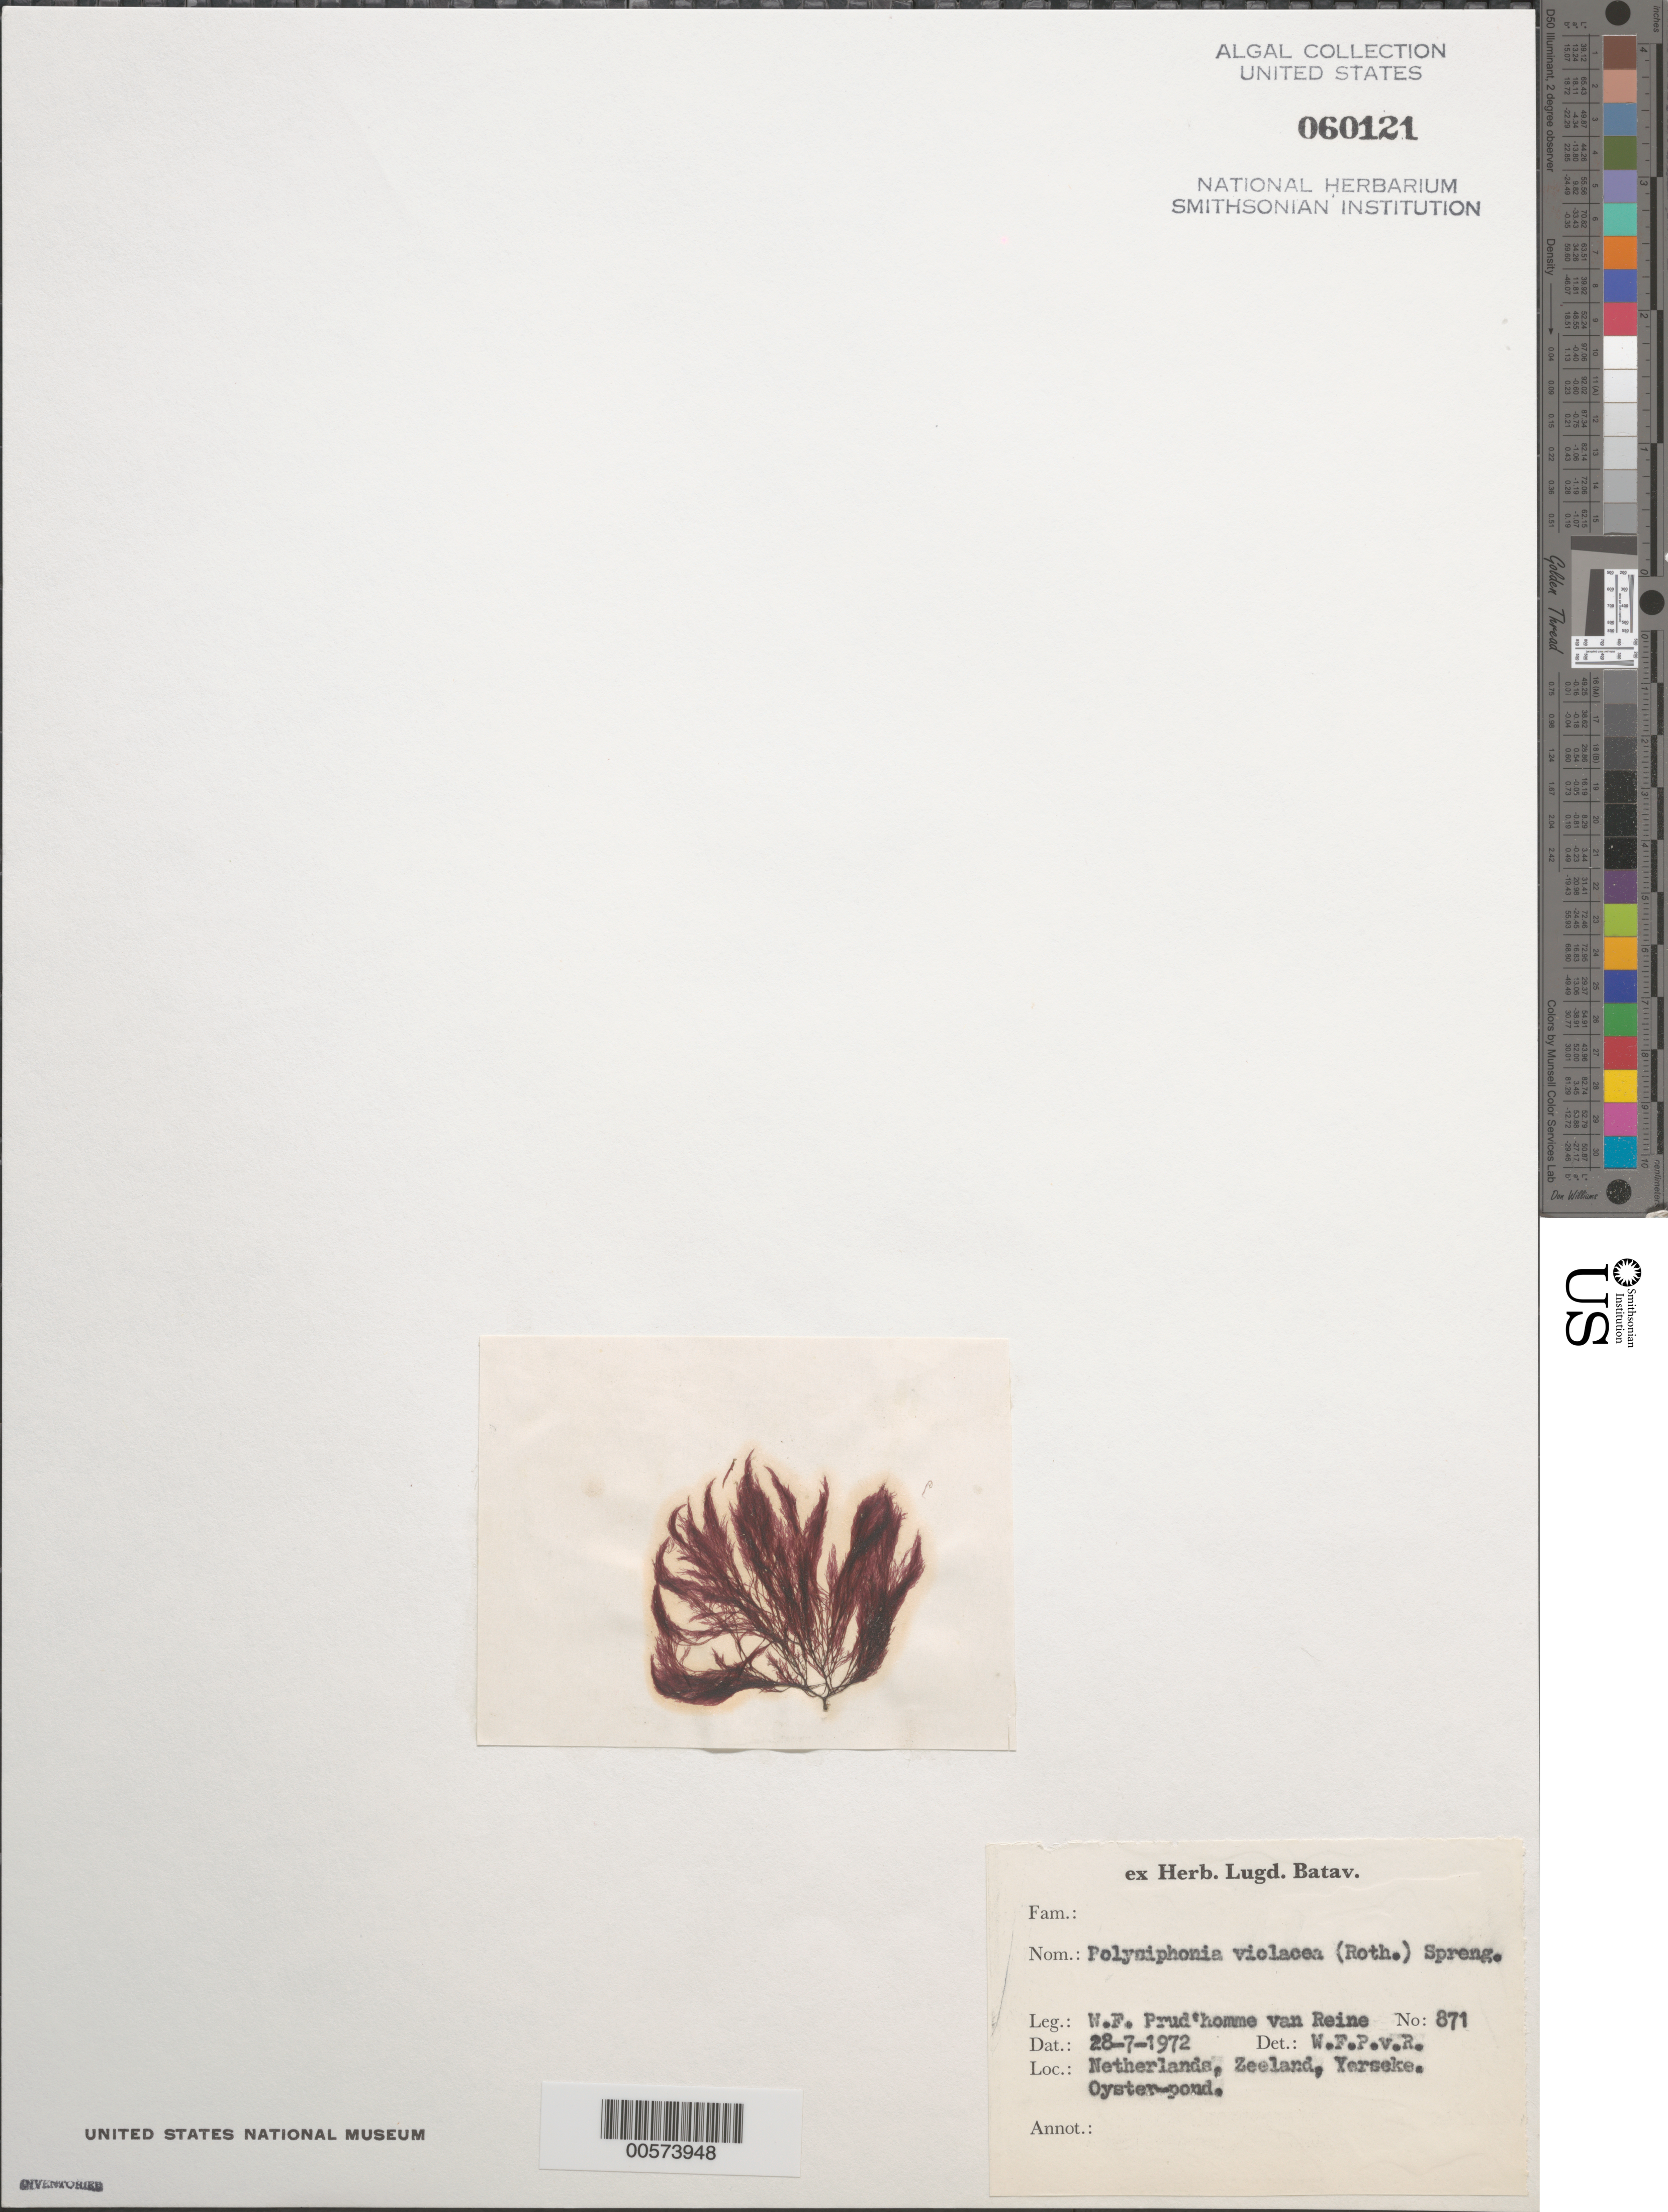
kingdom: Plantae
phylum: Rhodophyta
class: Florideophyceae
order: Ceramiales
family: Rhodomelaceae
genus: Vertebrata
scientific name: Vertebrata fucoides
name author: (Hudson) Kuntze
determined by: Algae name updating Project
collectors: W. Prud'homme van Reine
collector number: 871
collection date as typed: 28 Jul 1972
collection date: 1972-07-28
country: Netherlands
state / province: Zeeland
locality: Yerseke, zuid-beveland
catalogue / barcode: US 60121